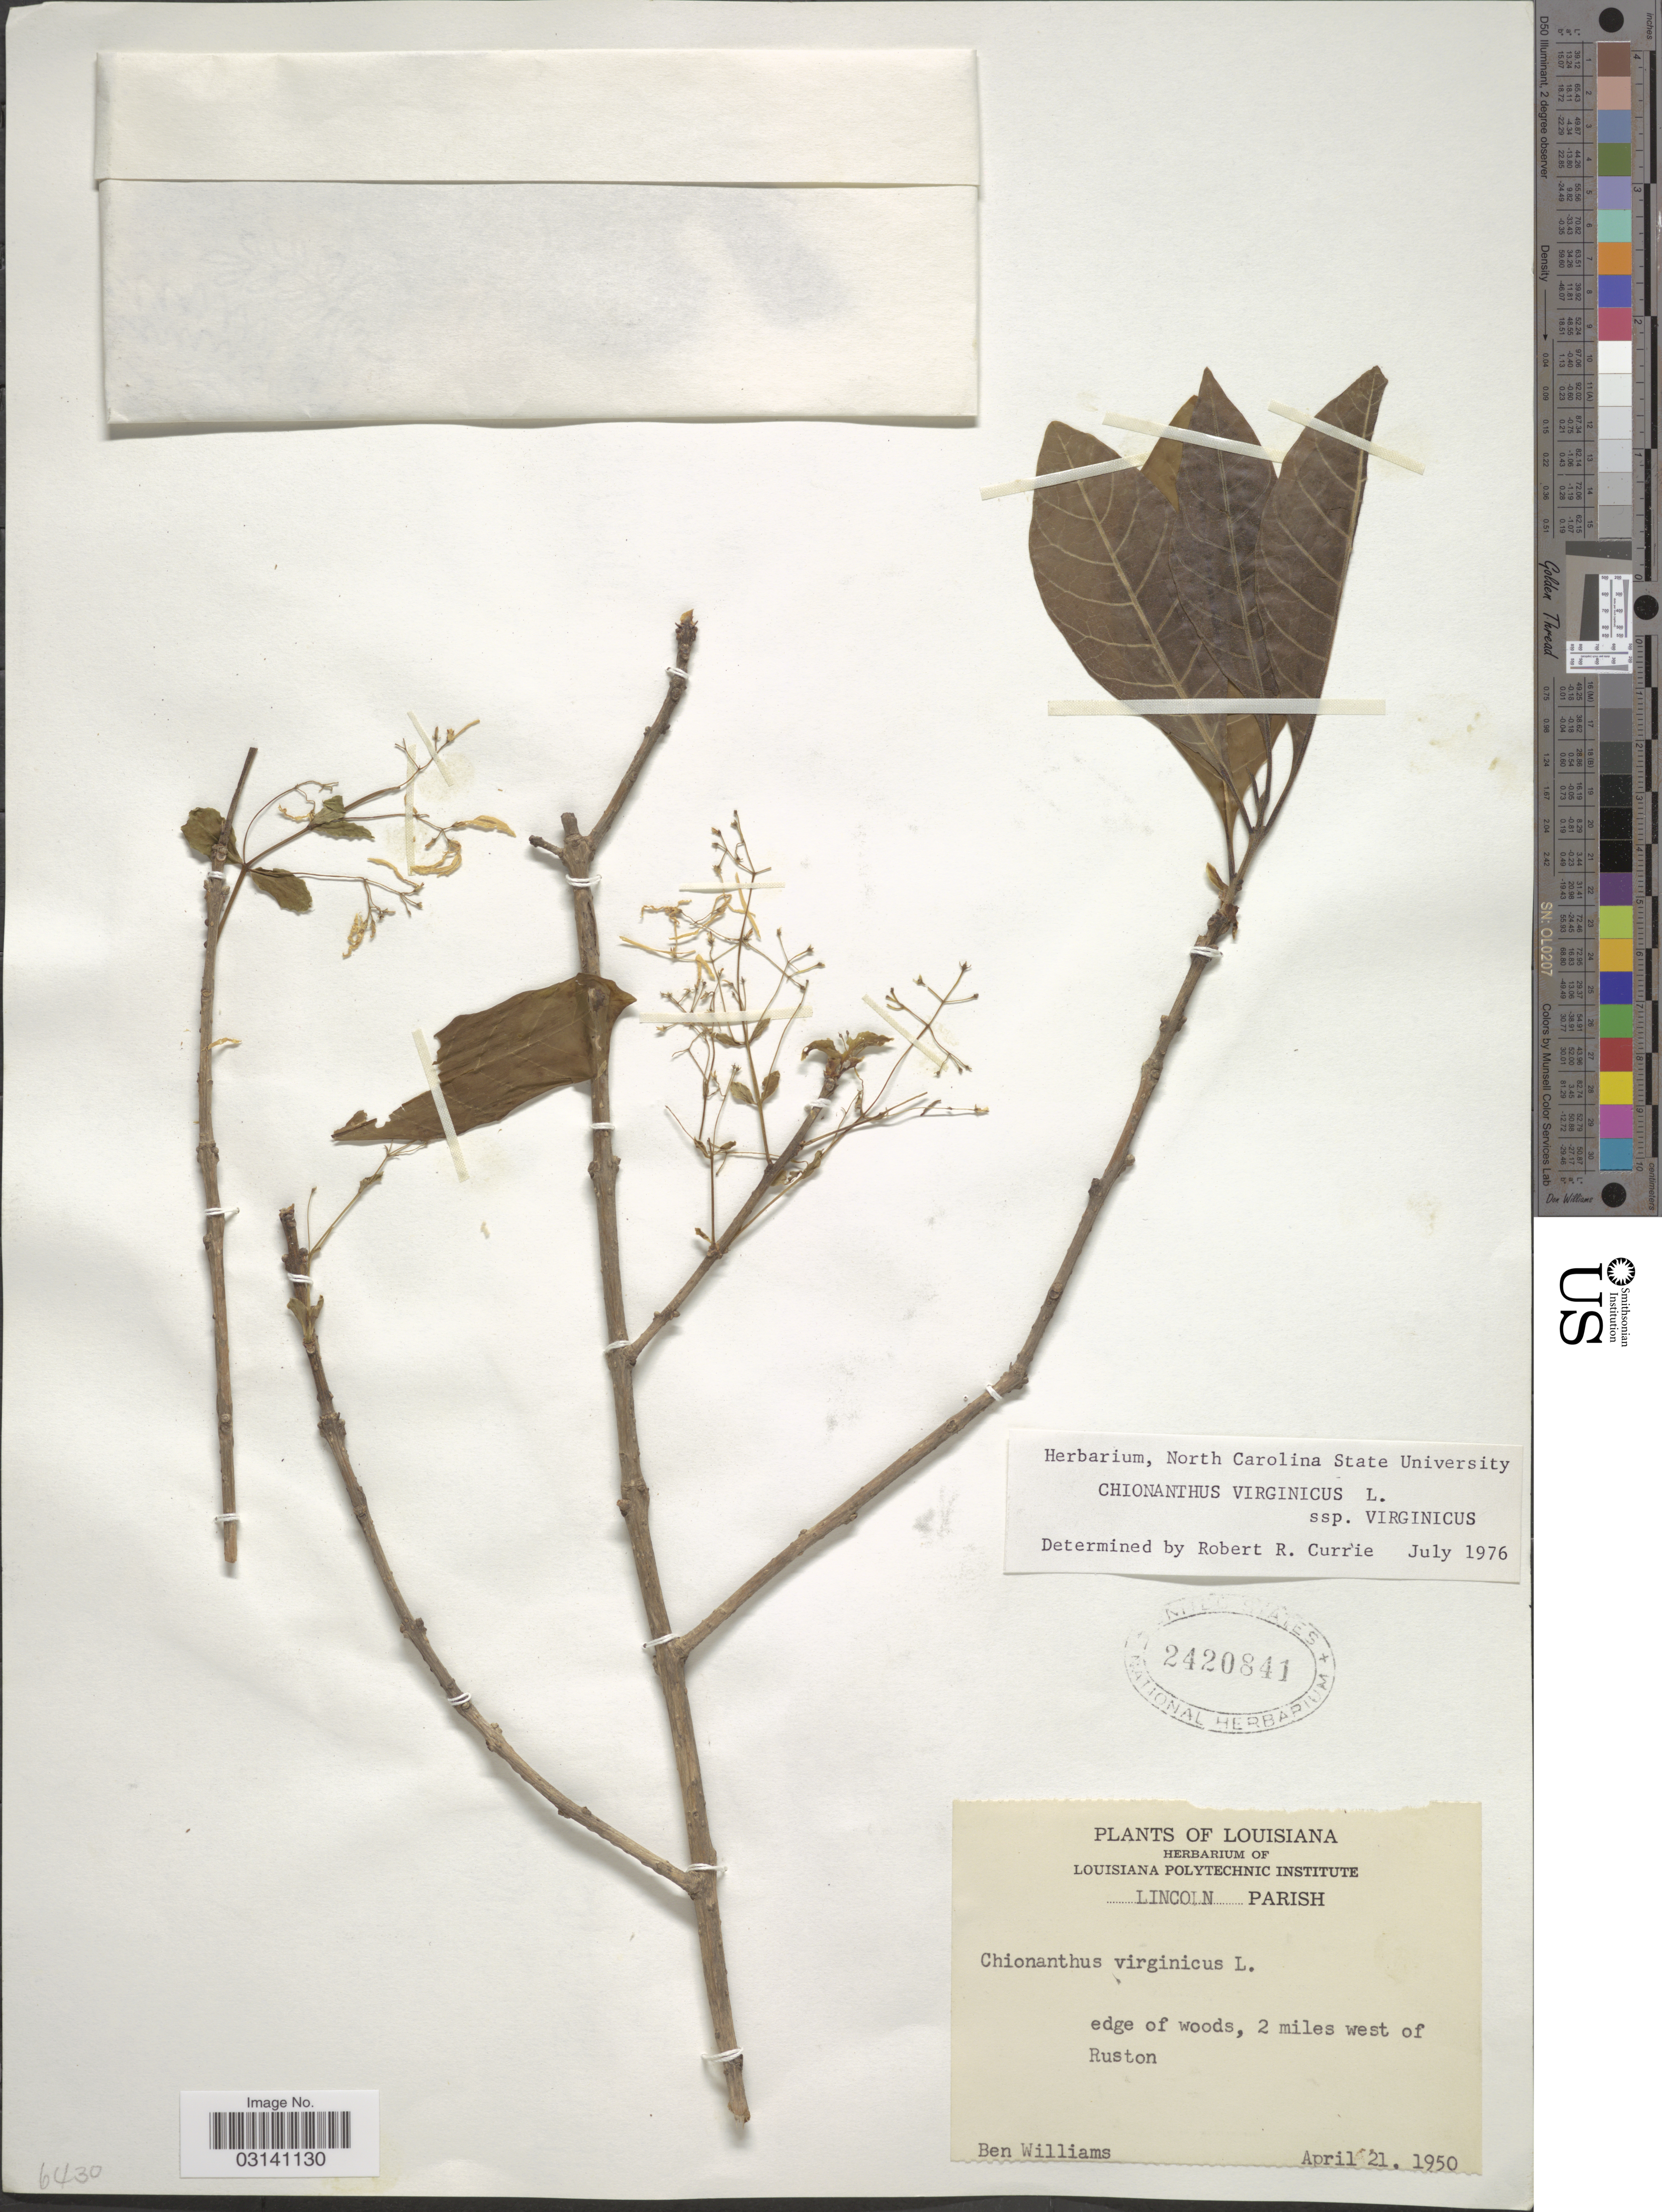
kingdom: Plantae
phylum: Tracheophyta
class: Magnoliopsida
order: Lamiales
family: Oleaceae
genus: Chionanthus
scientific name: Chionanthus virginicus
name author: L.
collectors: B. Williams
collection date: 1950-04-21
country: United States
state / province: Louisiana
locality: Lincoln Parish. Edge of woods, 2 miles west of Ruston.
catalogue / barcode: US 2420841